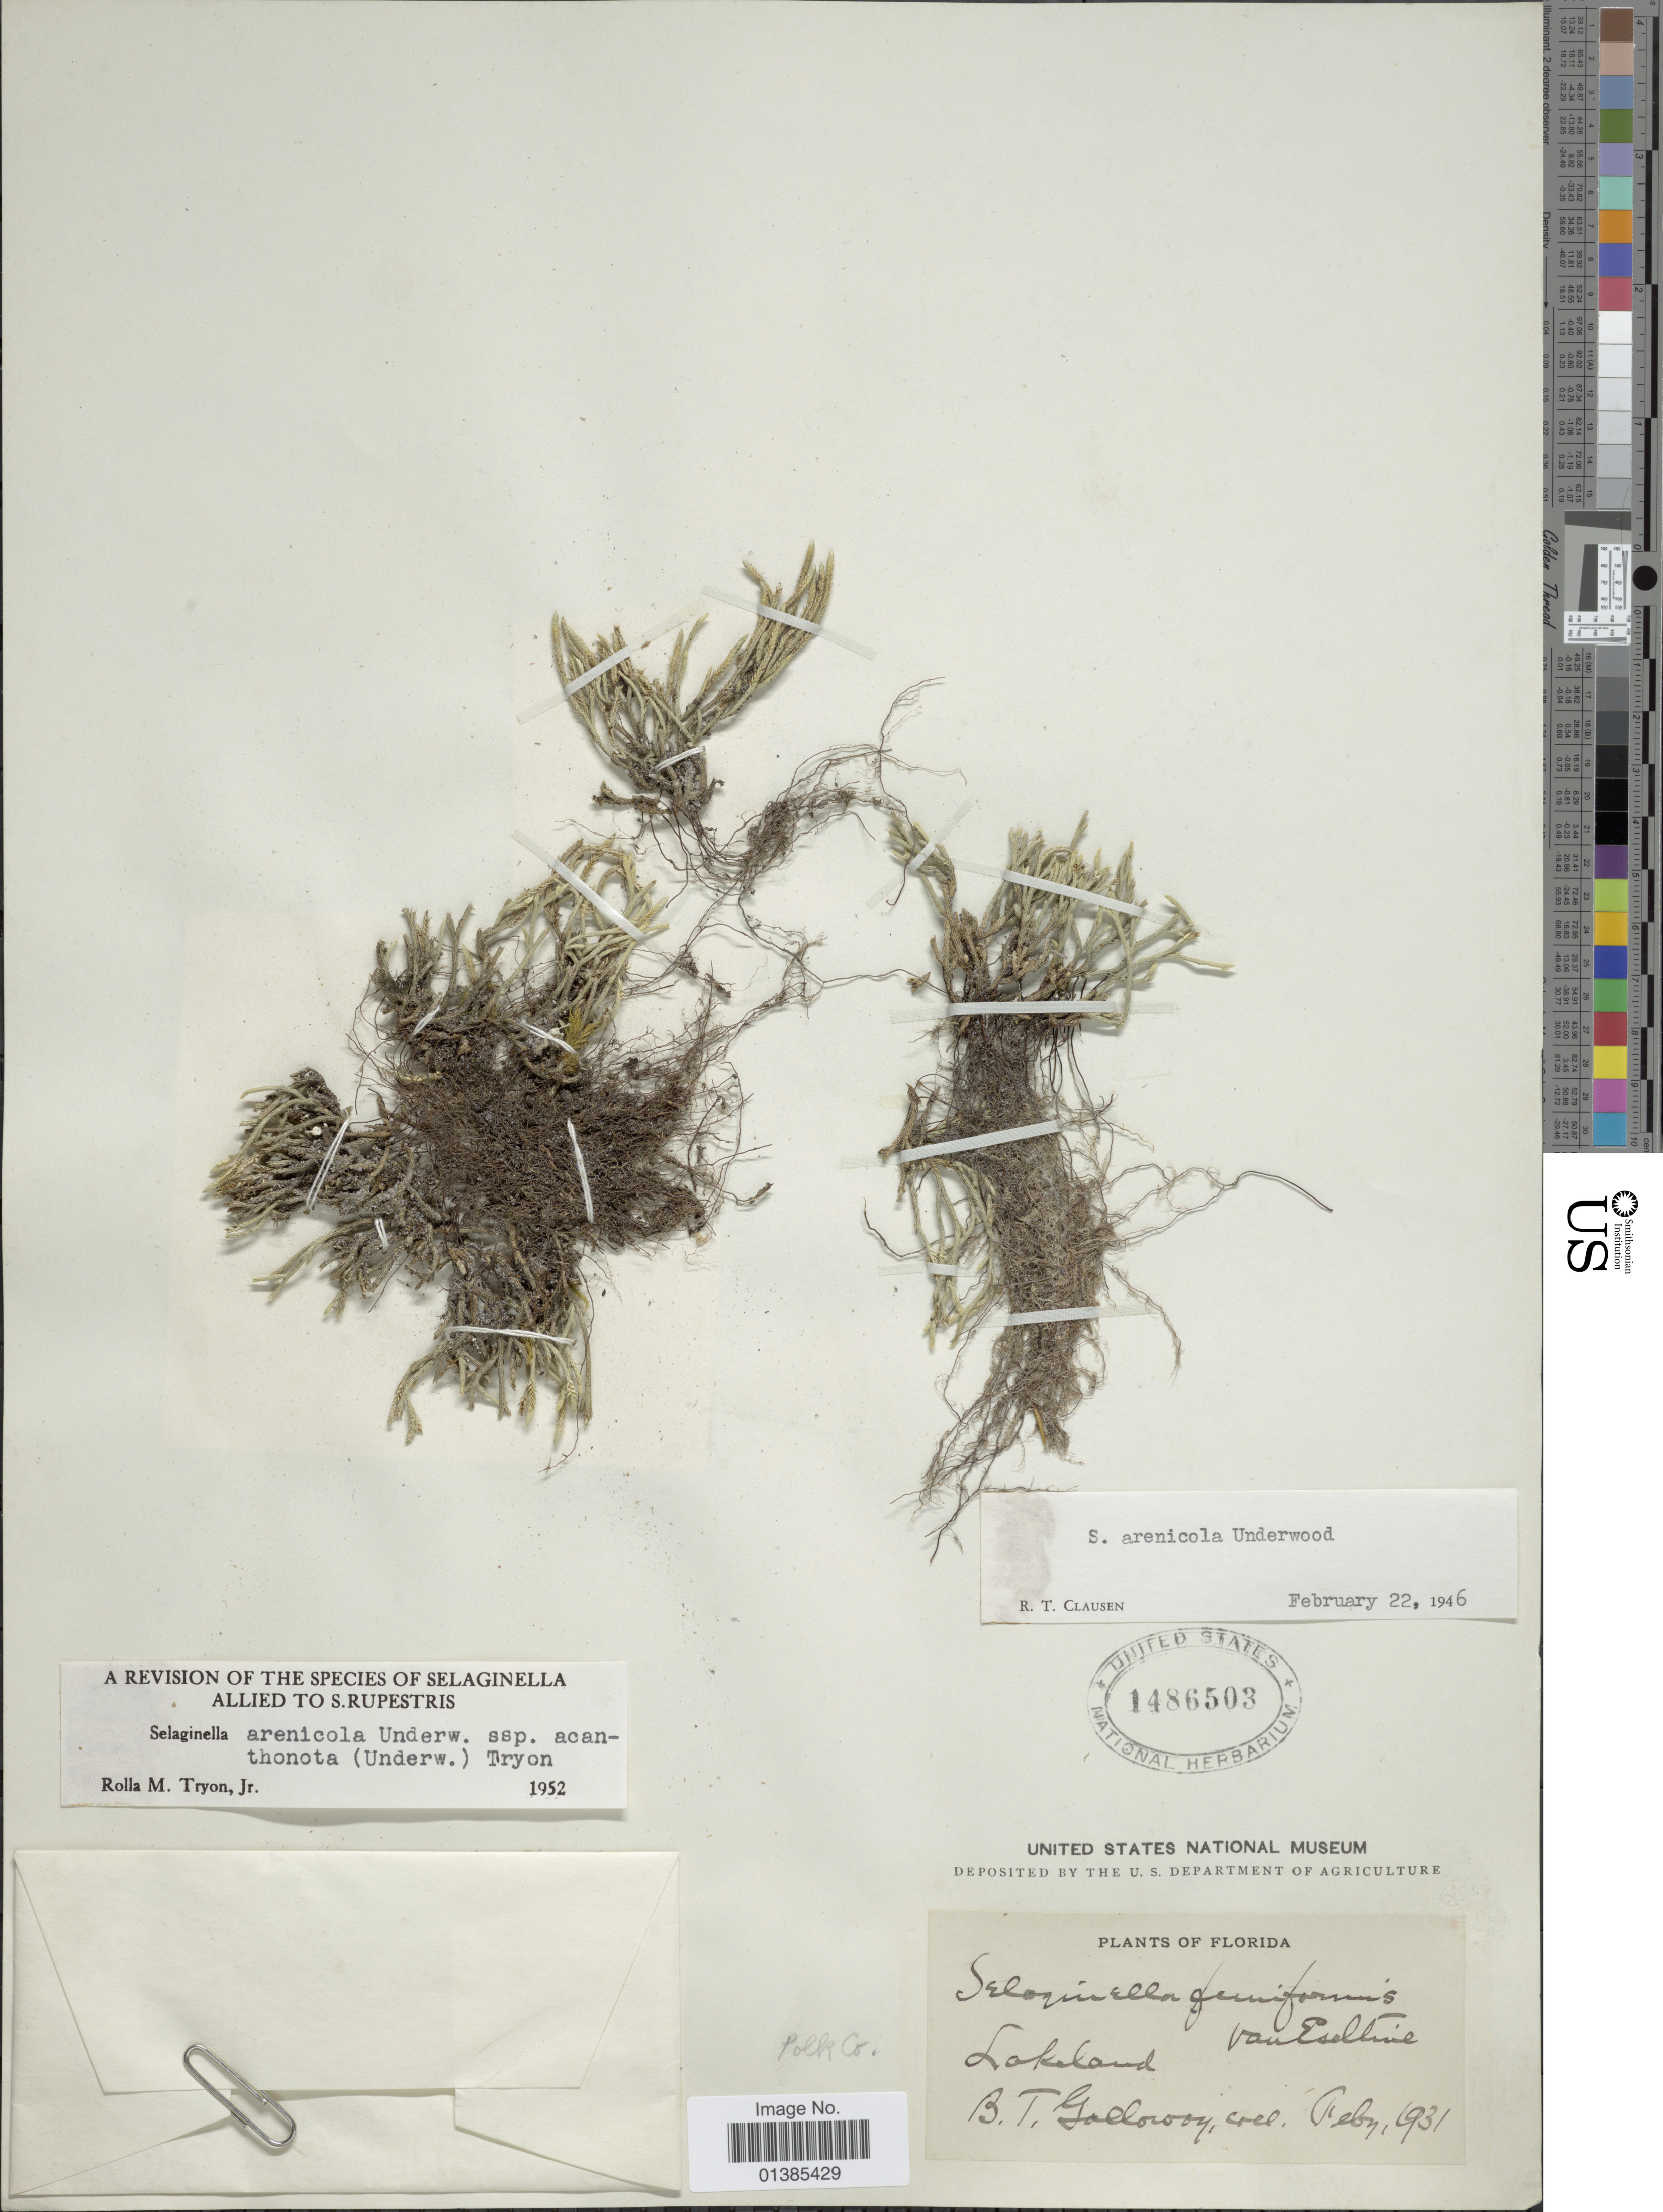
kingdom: Plantae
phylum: Tracheophyta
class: Lycopodiopsida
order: Selaginellales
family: Selaginellaceae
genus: Selaginella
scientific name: Selaginella arenicola subsp. acanthonota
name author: (Underw.) R.M. Tryon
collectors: B. Galloway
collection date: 1931-02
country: United States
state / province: Florida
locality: Lakeland. Polk Co.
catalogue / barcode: US 1486503